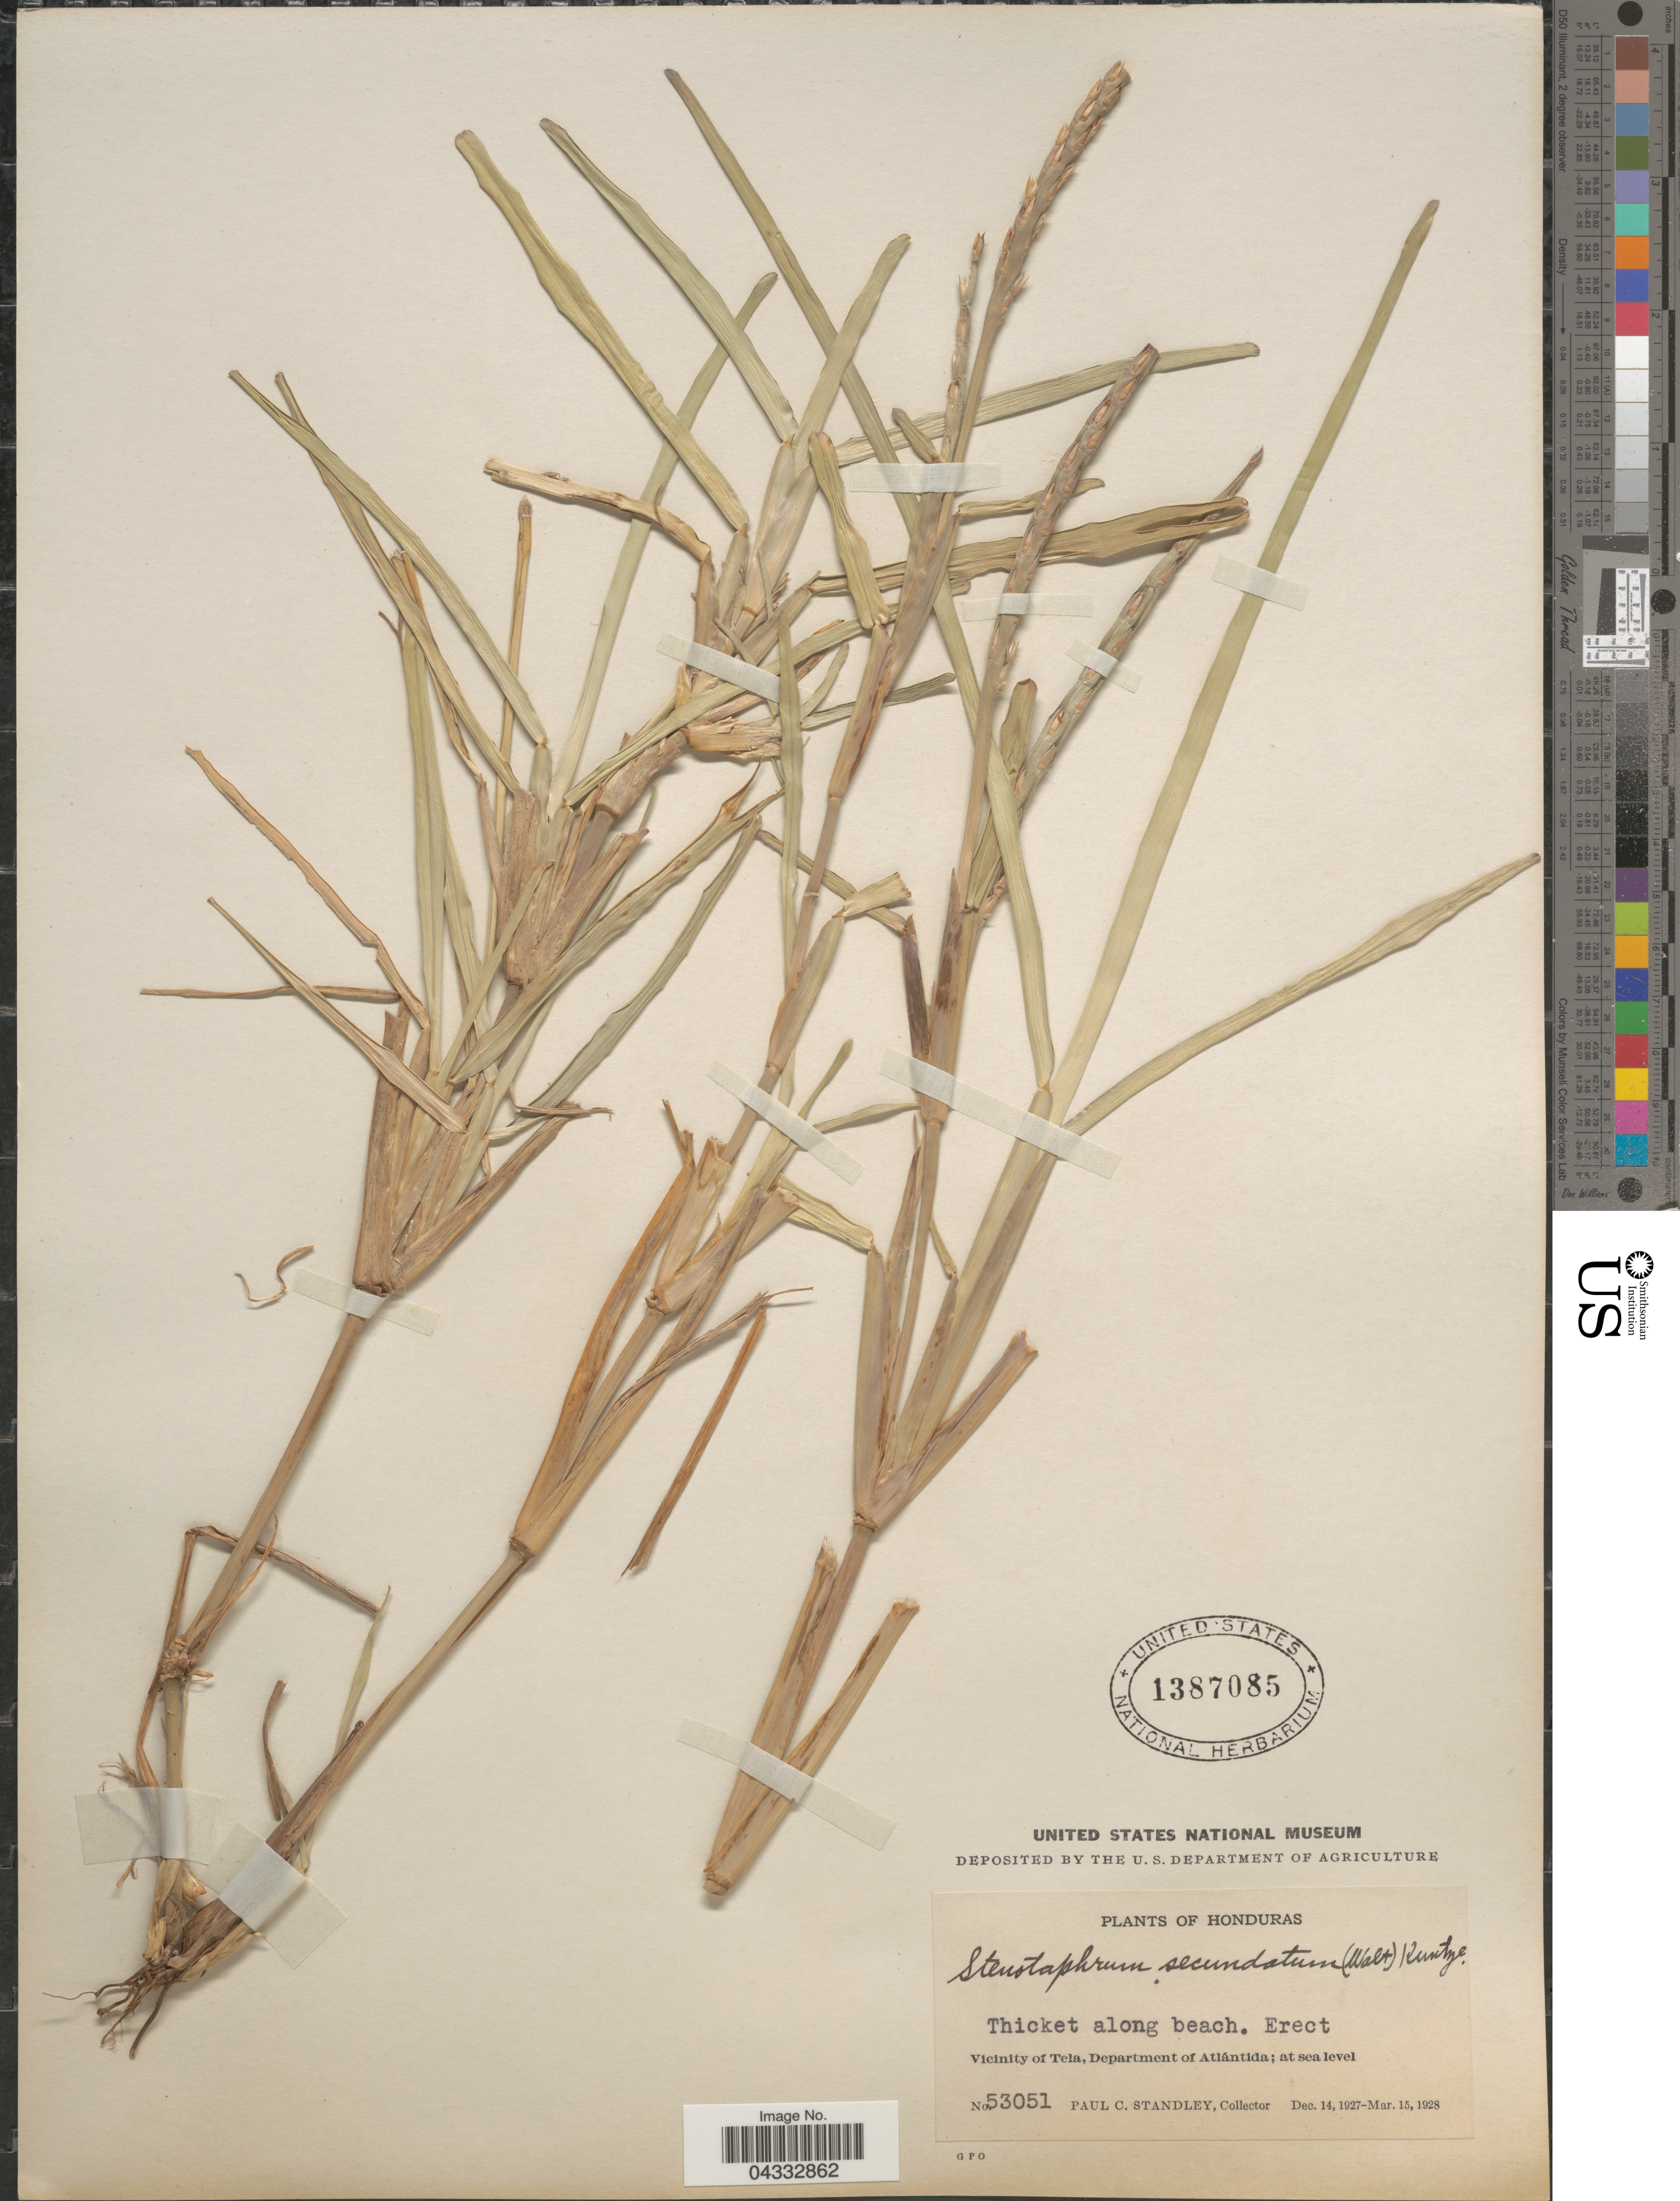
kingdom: Plantae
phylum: Tracheophyta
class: Liliopsida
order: Poales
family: Poaceae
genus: Stenotaphrum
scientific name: Stenotaphrum secundatum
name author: (Walter) Kuntze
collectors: P. C. Standley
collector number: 53051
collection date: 1927-12-14/1928-03-15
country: Honduras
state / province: Atlantida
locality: Thicket along beach. Vicinity of Tela, Department of Atlántida.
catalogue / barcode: US 1387085